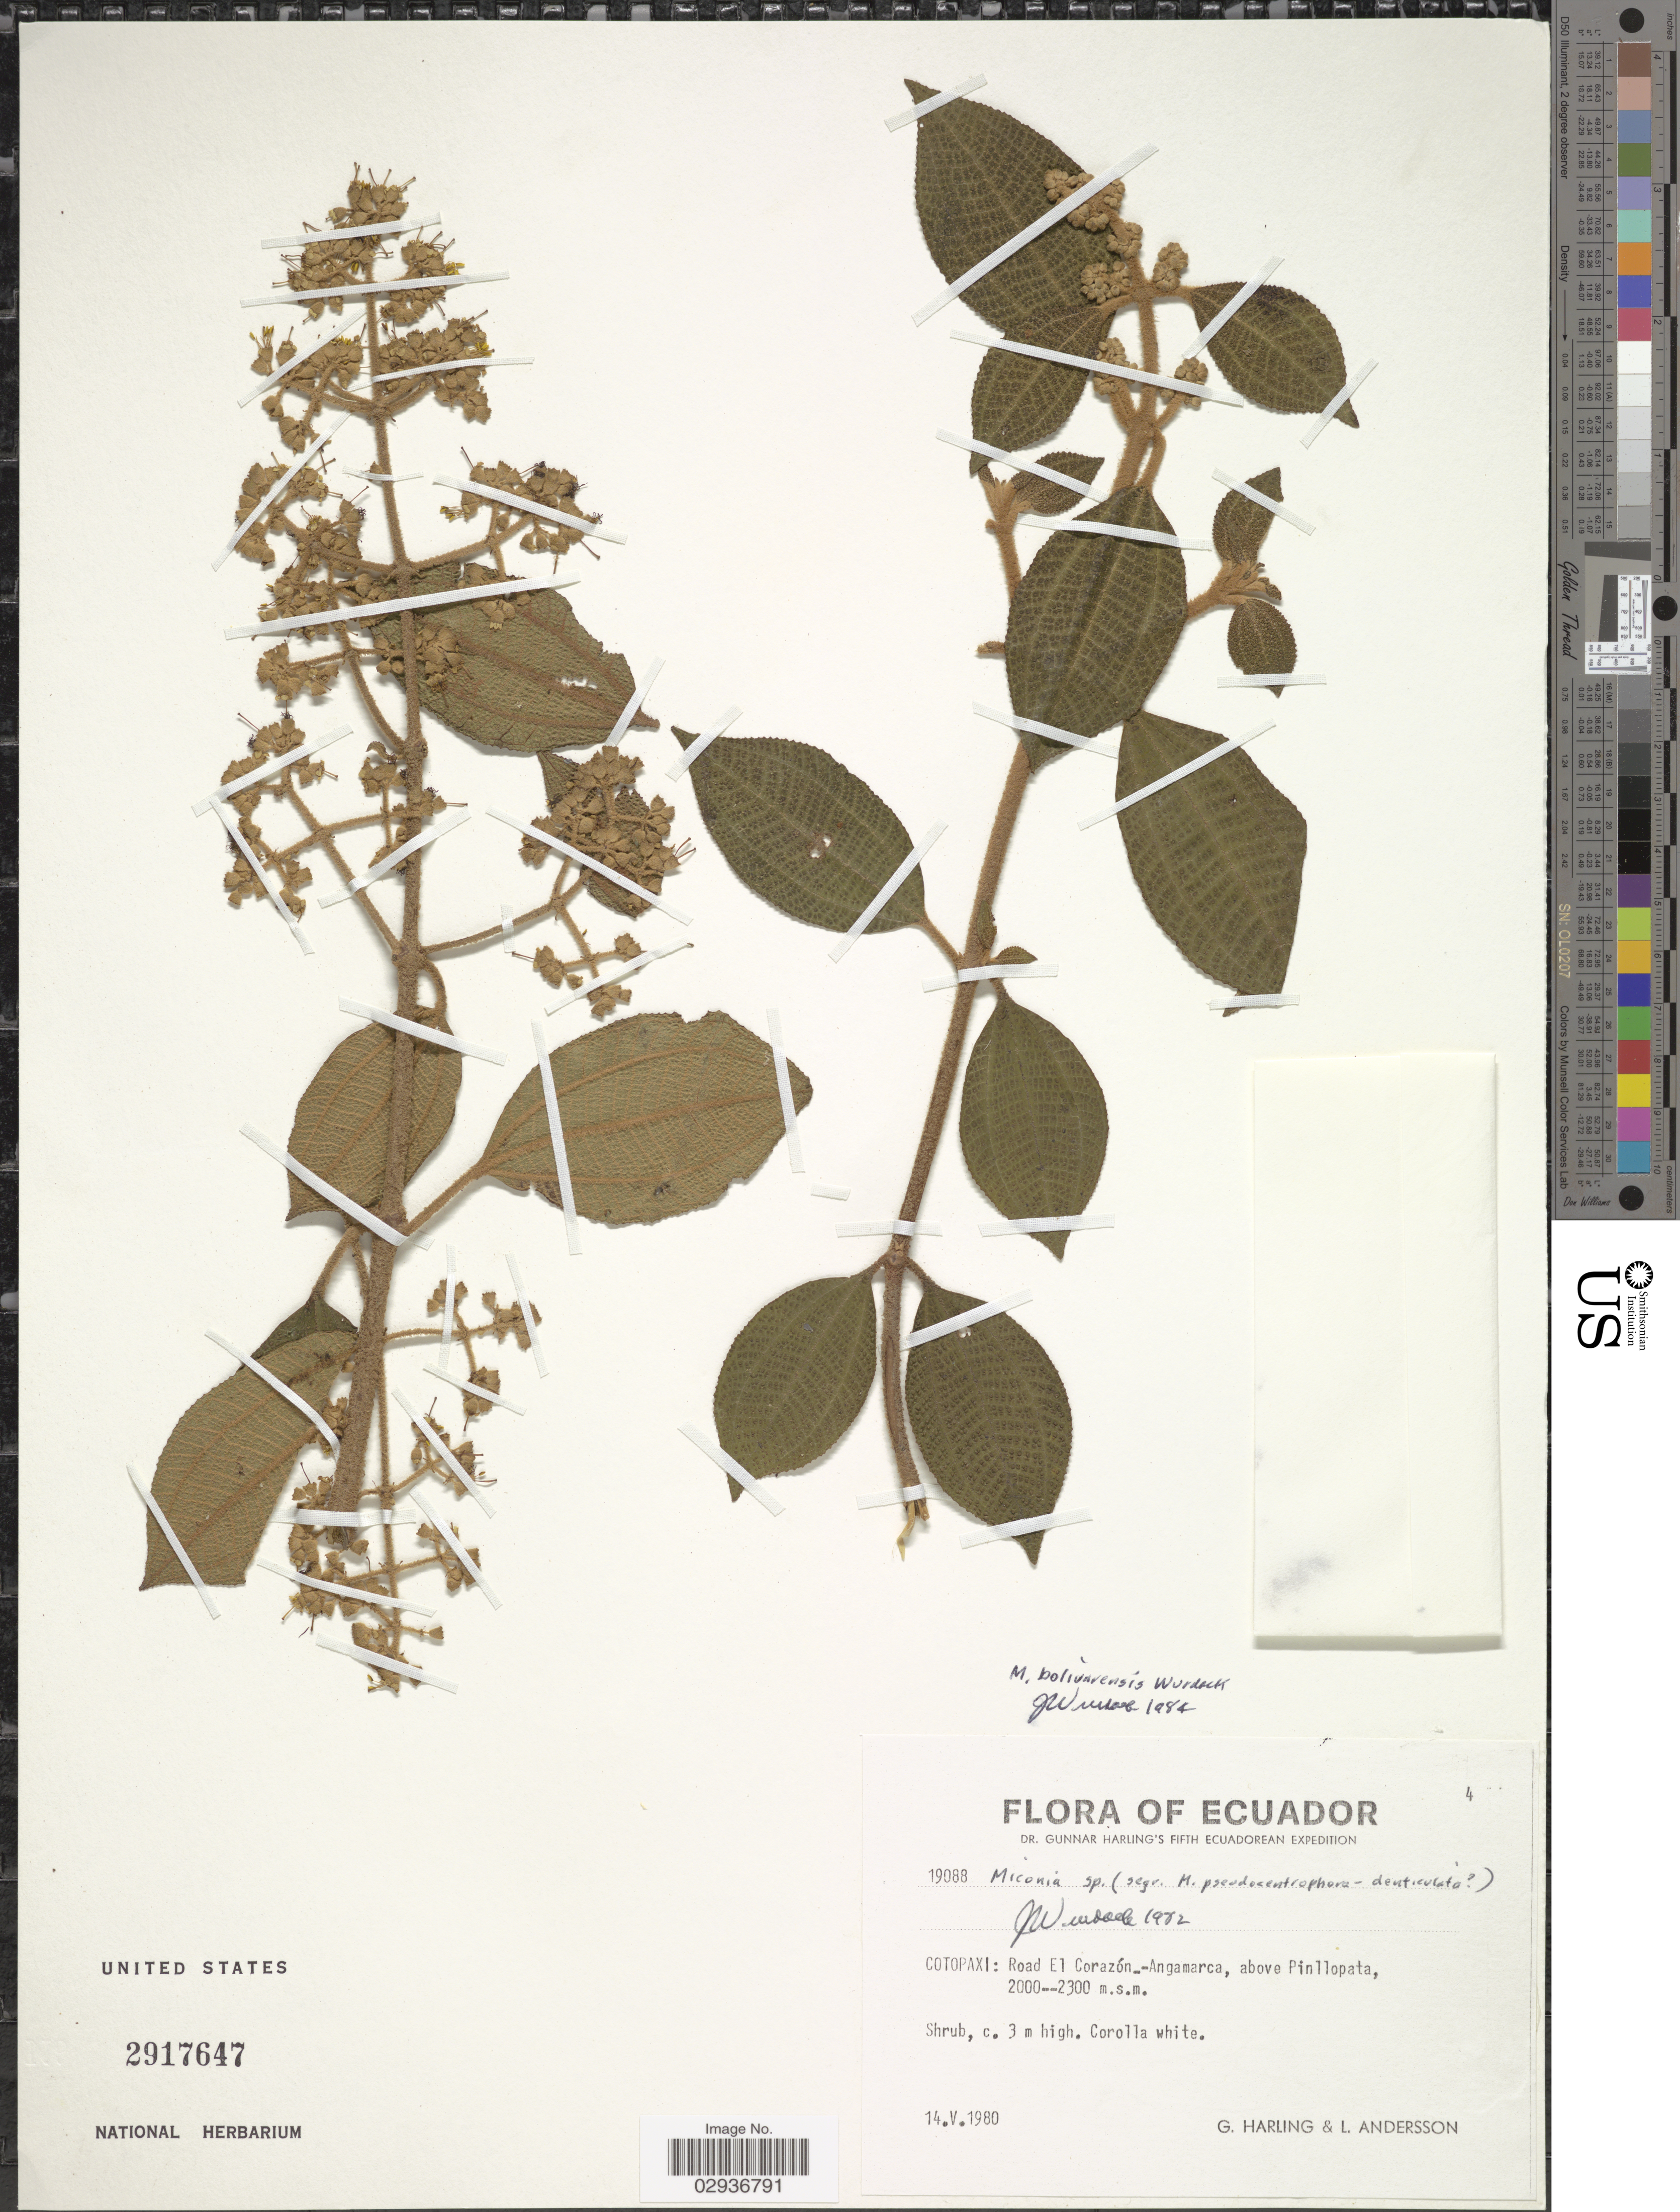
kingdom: Plantae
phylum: Tracheophyta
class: Magnoliopsida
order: Myrtales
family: Melastomataceae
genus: Miconia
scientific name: Miconia bolivarensis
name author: Wurdack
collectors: G. Harling & L. Andersson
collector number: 19088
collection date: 1980-05-14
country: Ecuador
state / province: Cotopaxi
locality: Road El Corazón-Angamarca, above Pinllopata.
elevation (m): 2000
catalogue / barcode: US 2917647